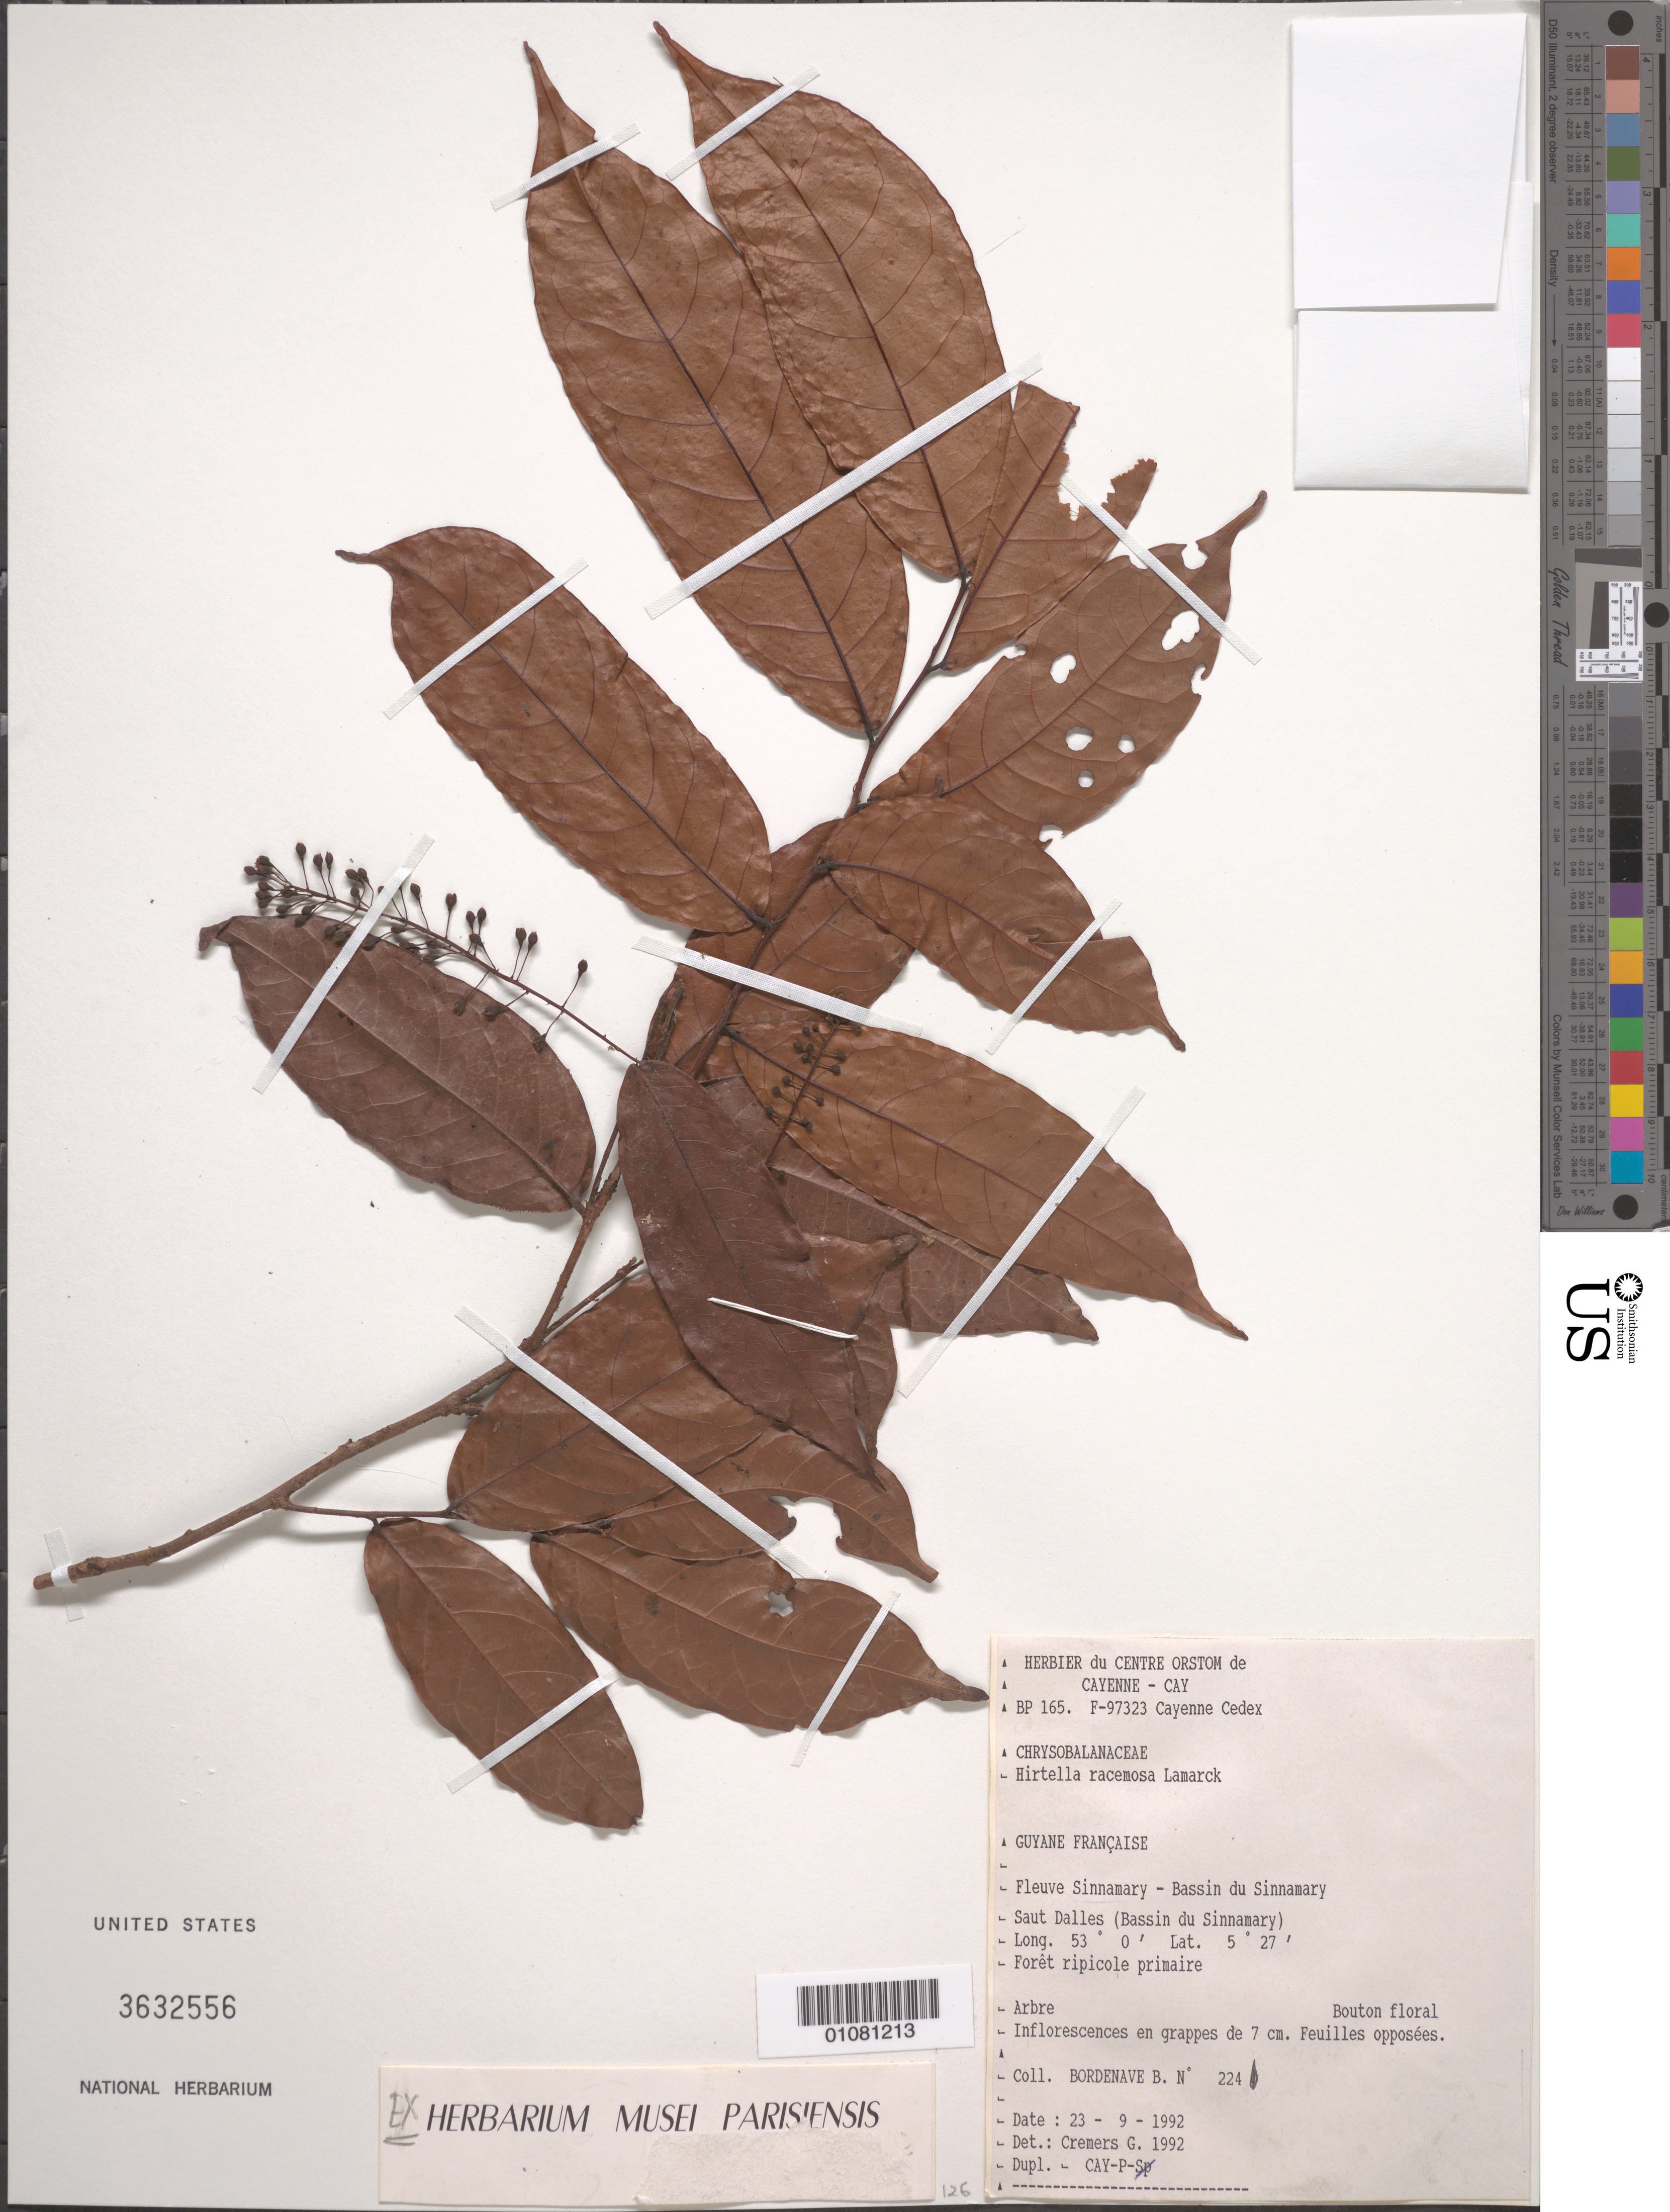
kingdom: Plantae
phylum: Tracheophyta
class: Magnoliopsida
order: Malpighiales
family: Chrysobalanaceae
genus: Hirtella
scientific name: Hirtella racemosa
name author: Lam.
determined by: Cremers, Georges A.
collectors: B. Bordenave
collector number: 224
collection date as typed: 23-Sep-92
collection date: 1992-09-23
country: French Guiana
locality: Fleuve Sinnamary - Bassin du Sinnamary, Saut Dalles (Bassin du Sinnamary)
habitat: Foret ripicole primaire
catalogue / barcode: US 3632556